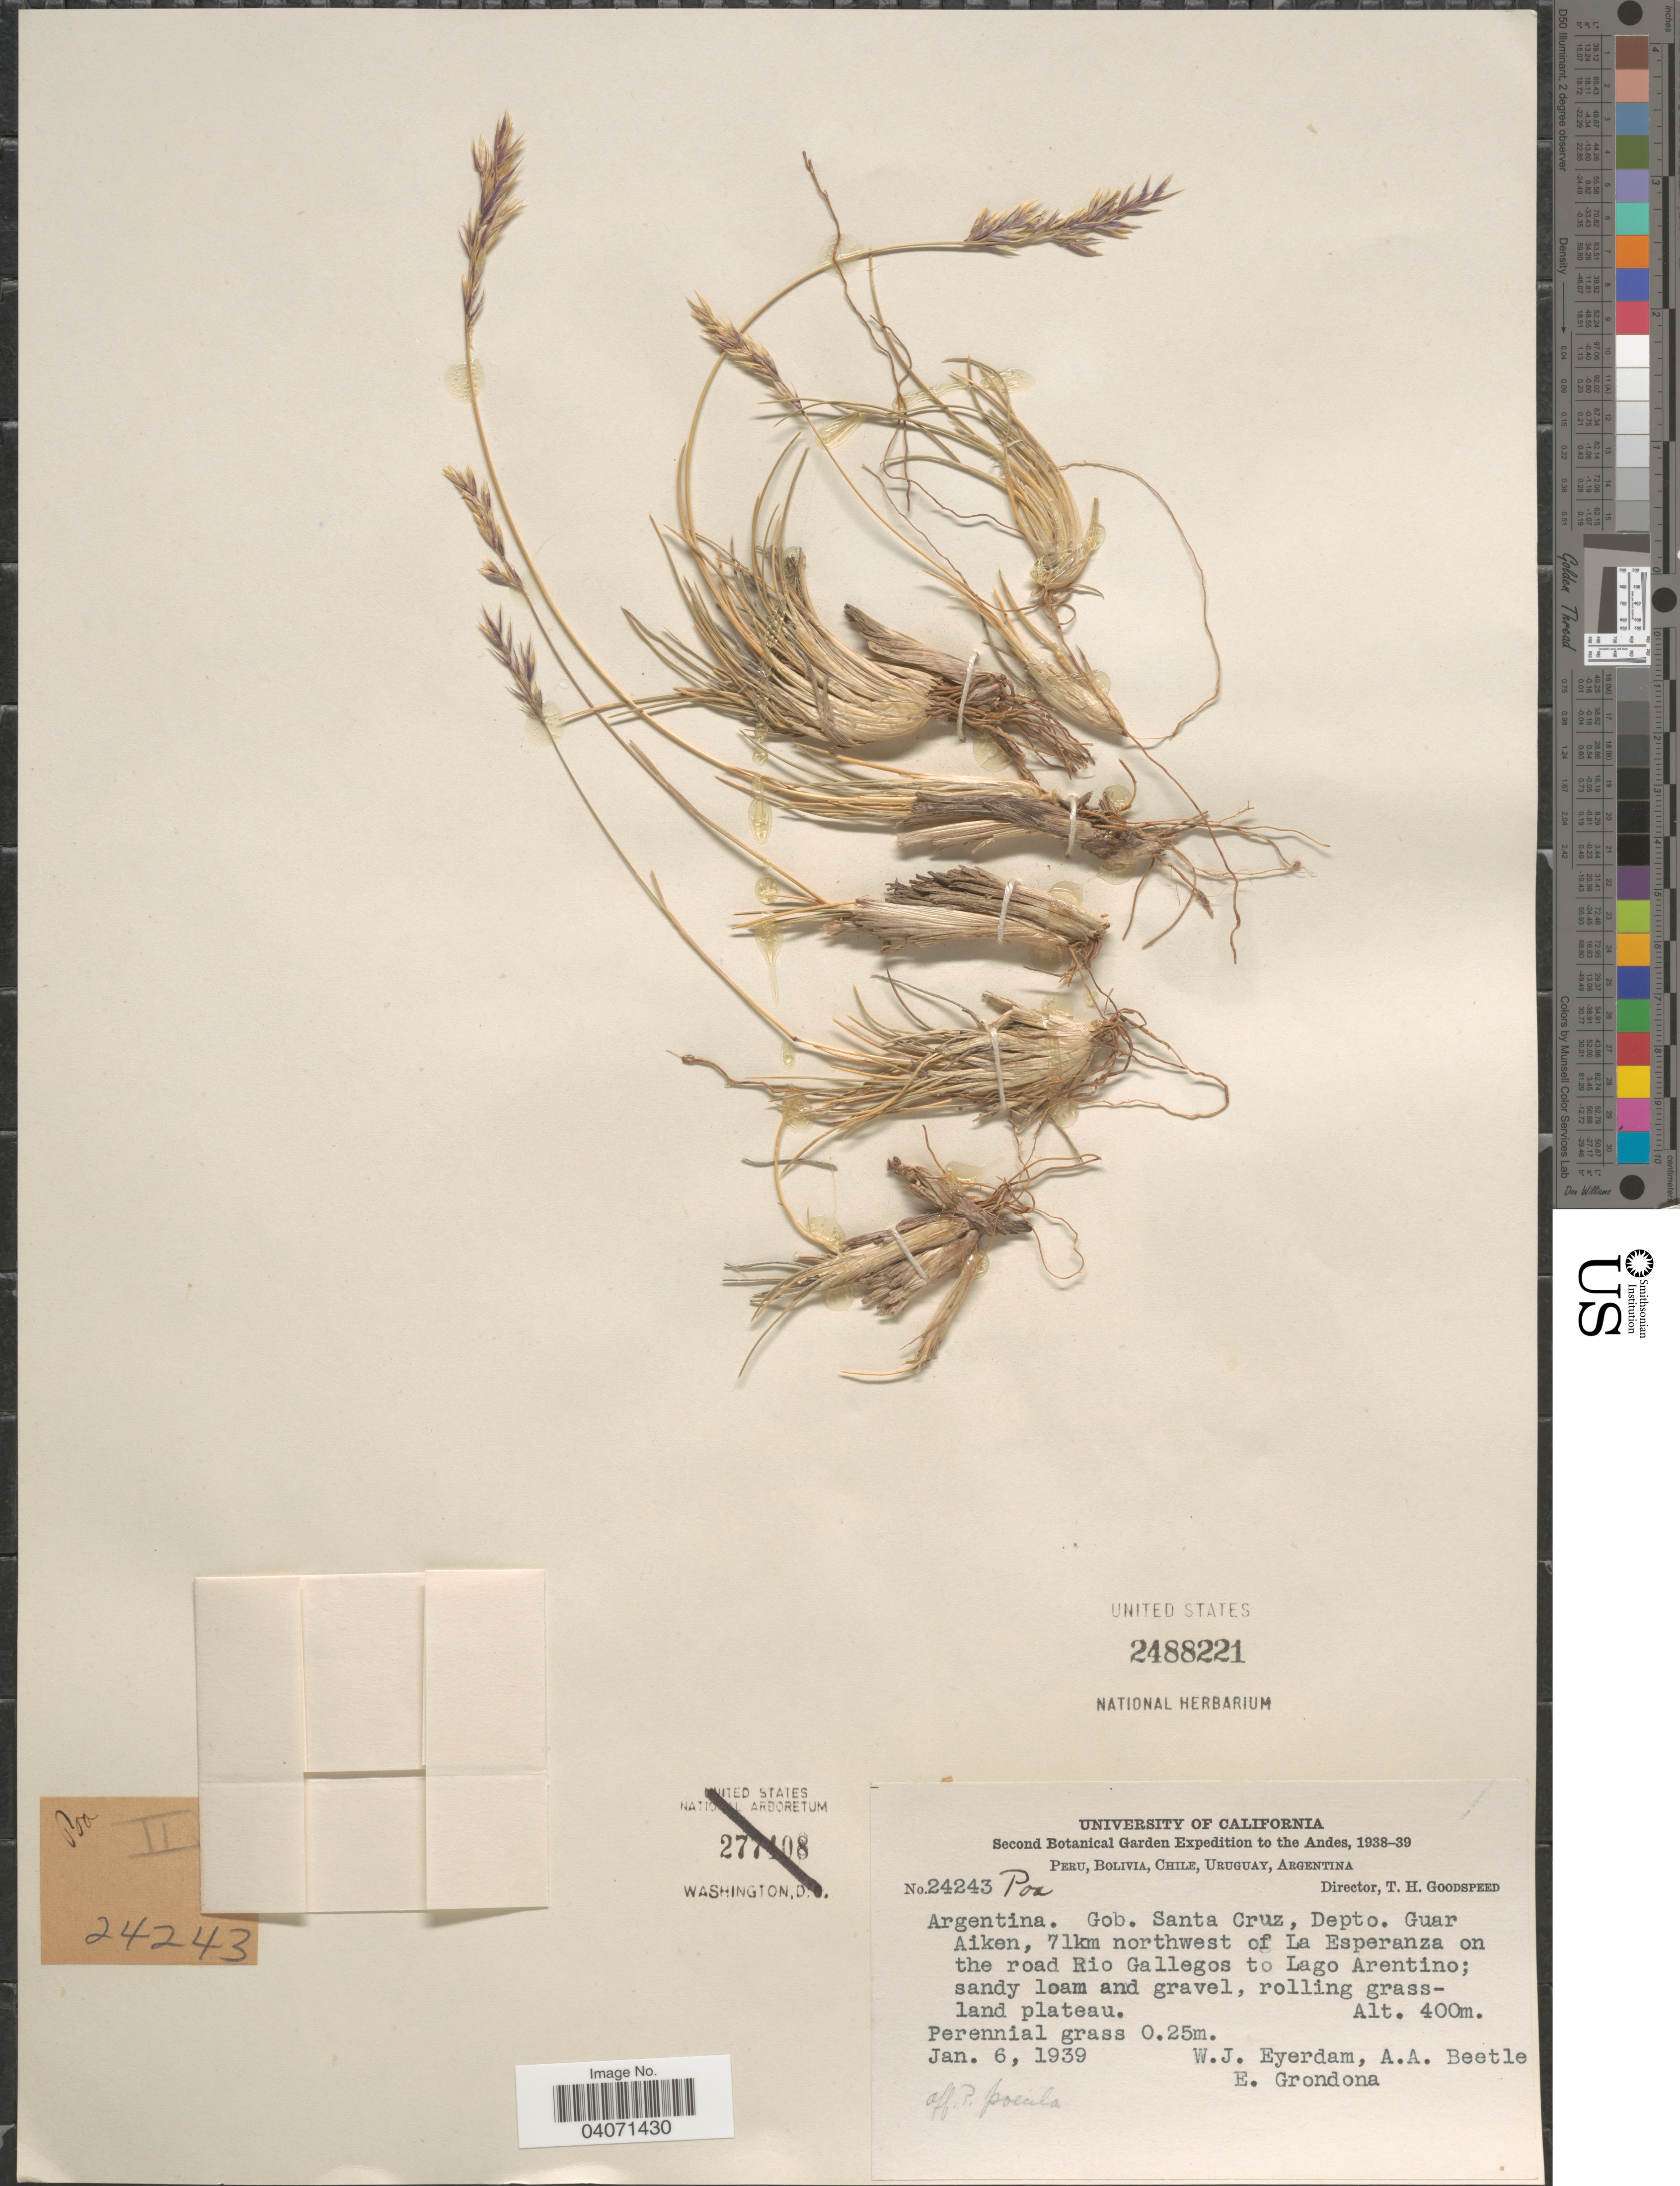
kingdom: Plantae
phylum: Tracheophyta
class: Liliopsida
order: Poales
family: Poaceae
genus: Poa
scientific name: Poa spiciformis var. ibarii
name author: (Phil.) Giussani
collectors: W. J. Eyerdam, A. A. Beetle & E. Grondona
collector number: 24243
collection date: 1939-01-06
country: Argentina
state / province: Santa Cruz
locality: Gob. Santa Cruz, Depto. Guar Aiken, 71km northwest of La Esperanza on the road Rio Gallegos to Lago Argentino.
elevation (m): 400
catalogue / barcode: US 2488221